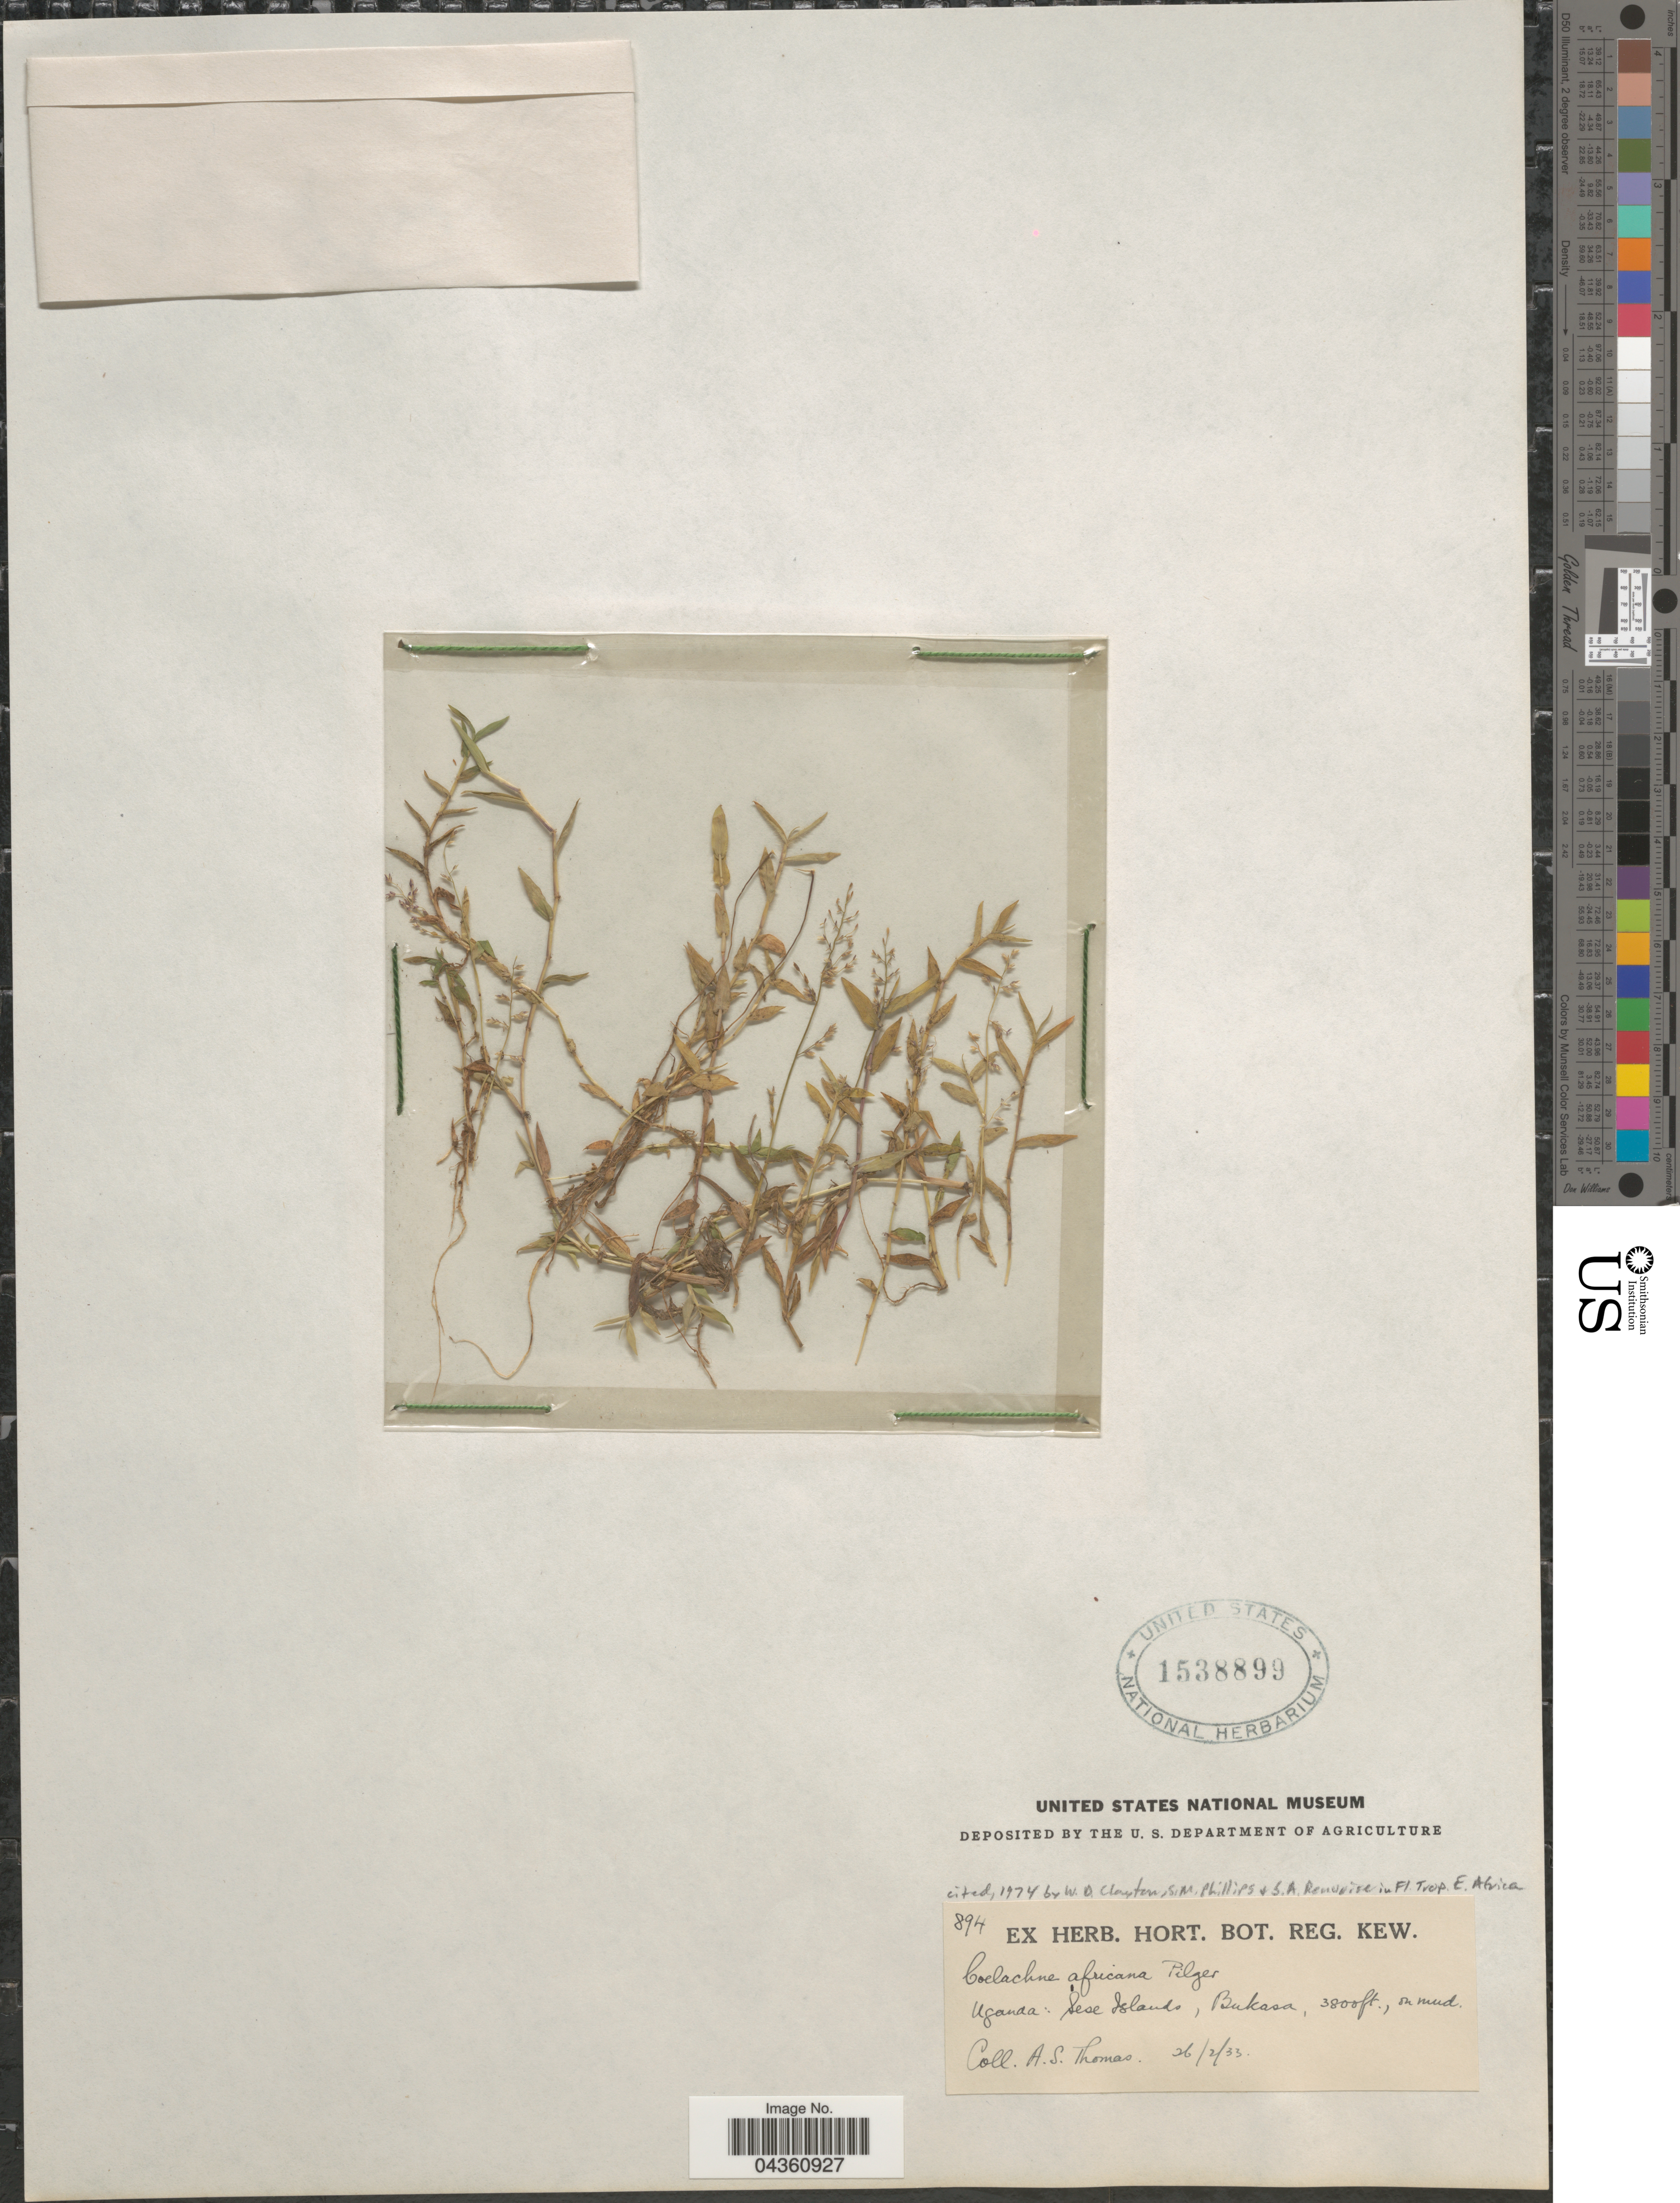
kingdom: Plantae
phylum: Tracheophyta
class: Liliopsida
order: Poales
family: Poaceae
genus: Coelachne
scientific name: Coelachne africana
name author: Pilg.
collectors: A. Thomas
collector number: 894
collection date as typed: Transcribed d/m/y: 26/2/33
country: Uganda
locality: Sese Island, Bukasa.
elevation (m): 1158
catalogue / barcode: US 1538899